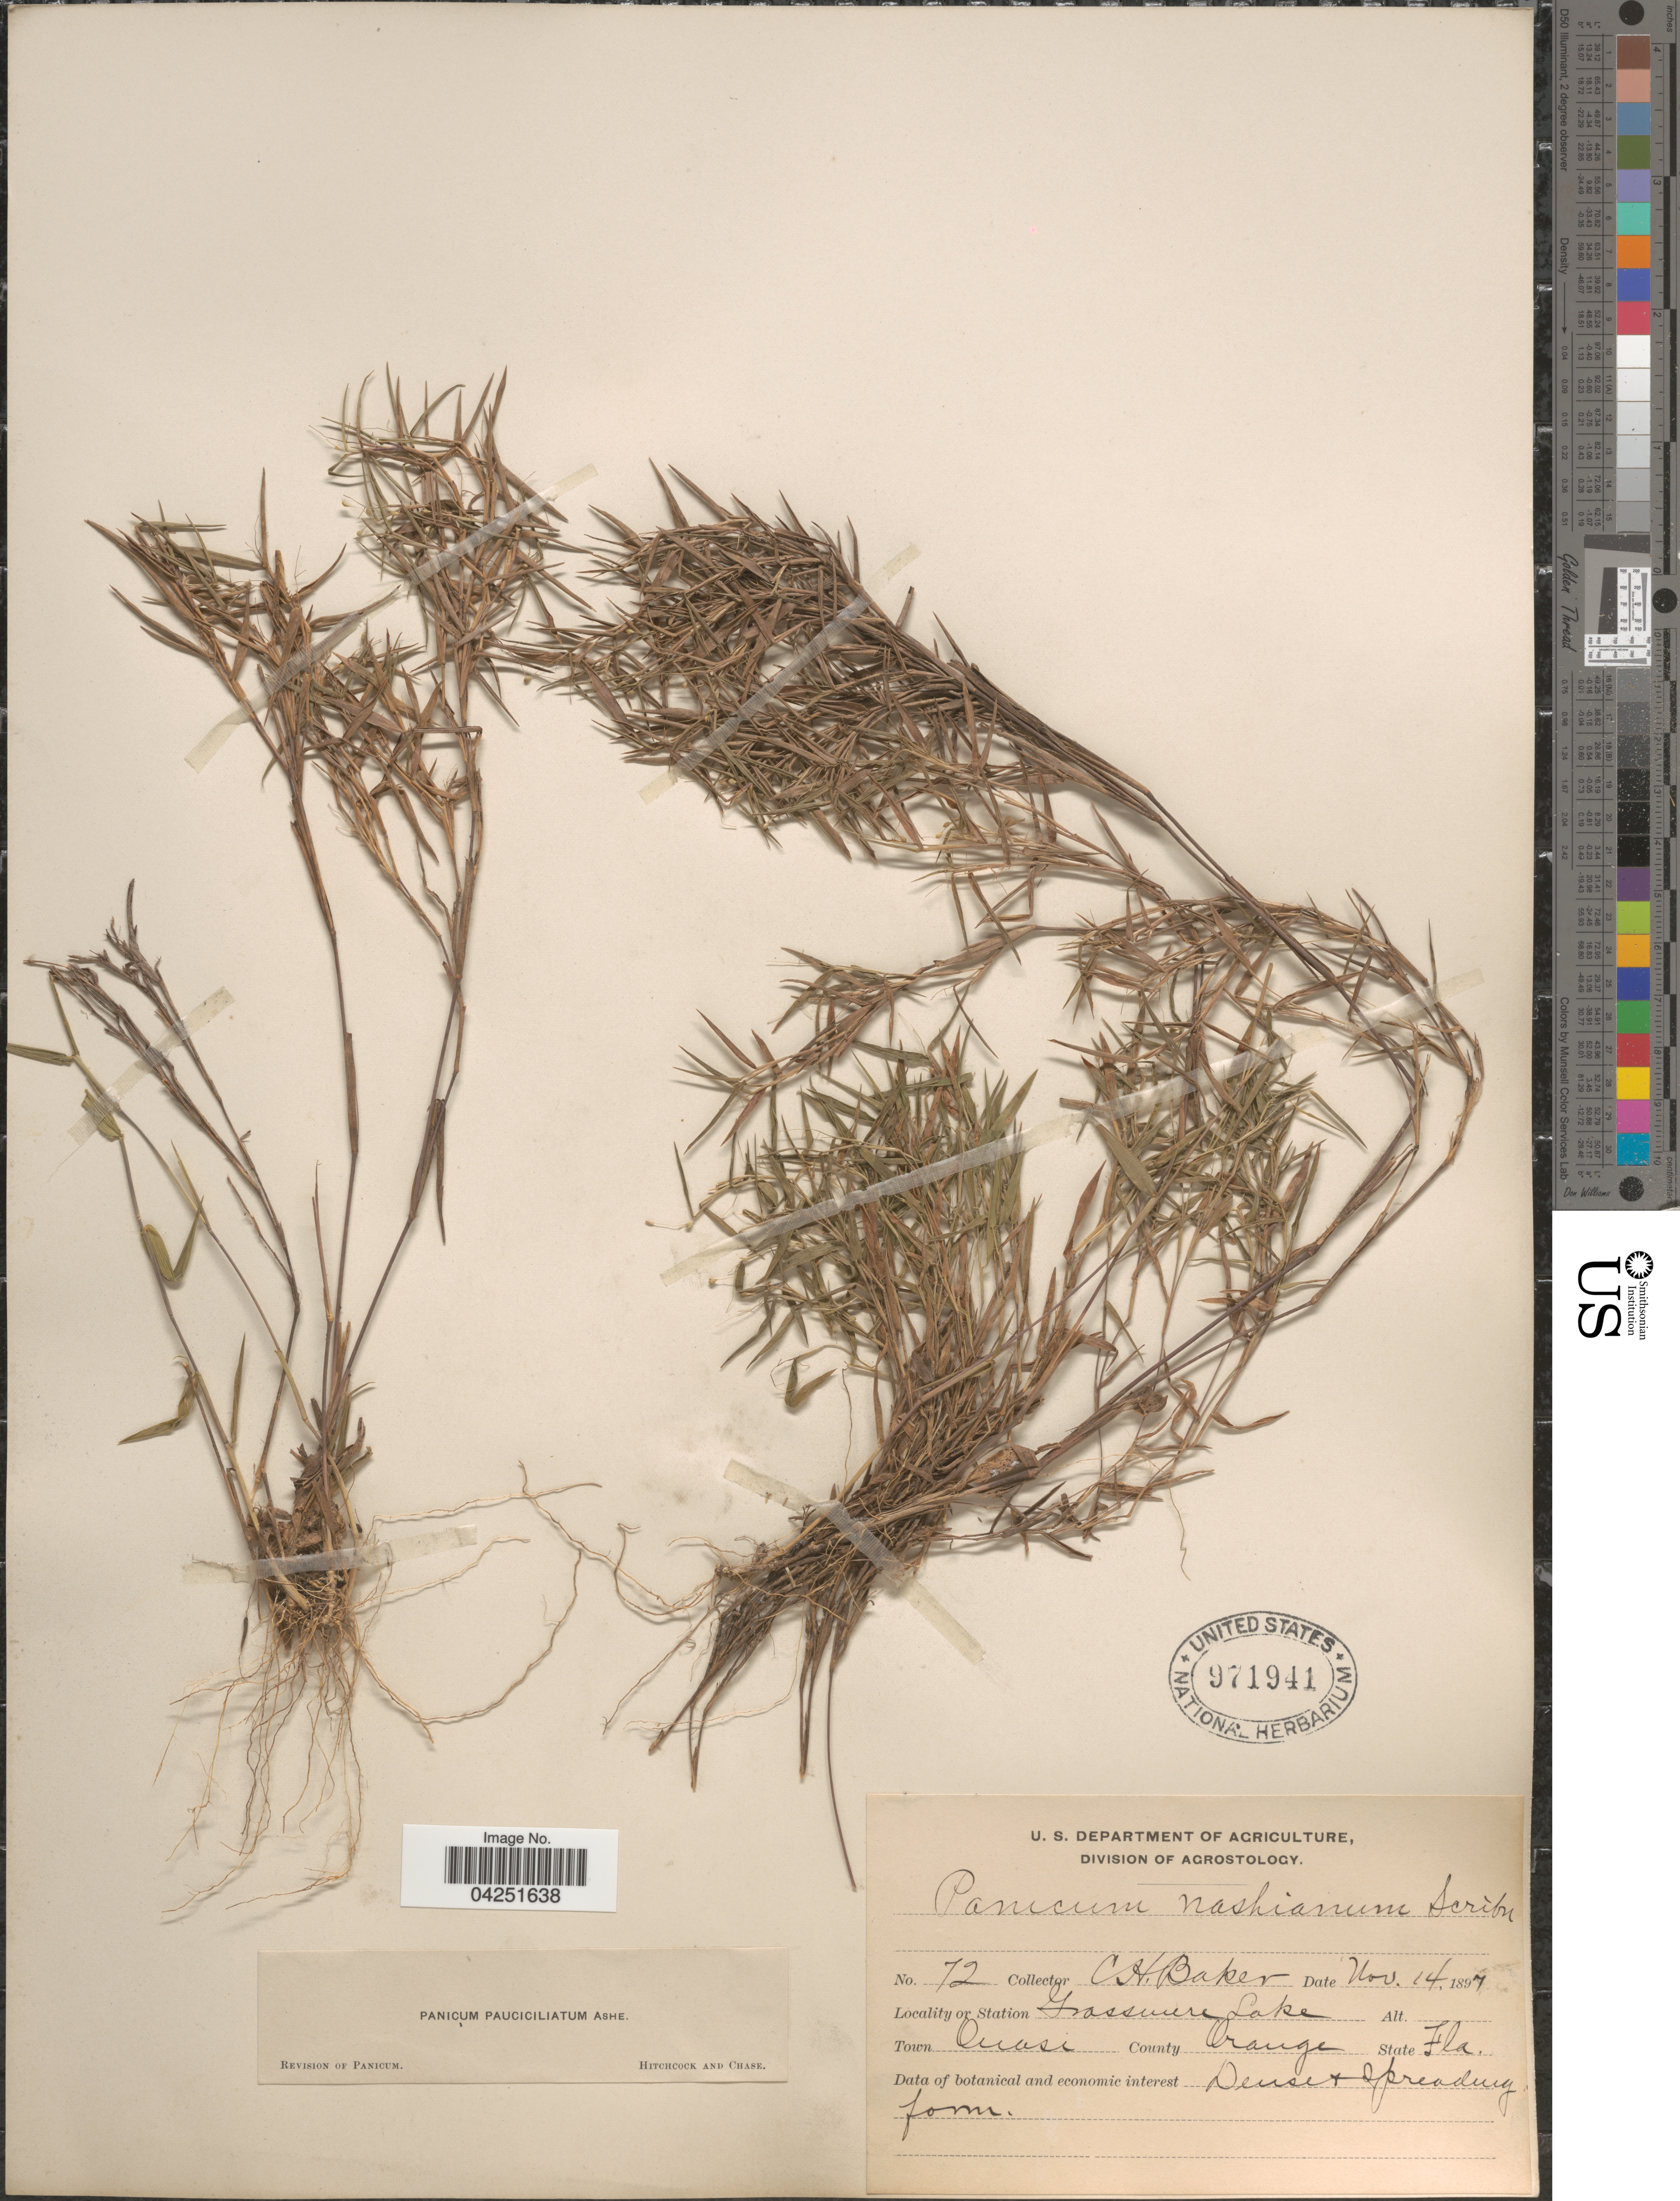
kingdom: Plantae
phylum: Tracheophyta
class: Liliopsida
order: Poales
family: Poaceae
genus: Dichanthelium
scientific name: Dichanthelium acuminatum var. acuminatum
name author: (Sw.) Gould & C.A. Clark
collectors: C. H. Baker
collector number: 72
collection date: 1897-11-14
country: United States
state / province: Florida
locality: Grassmere Lake. Town Ouasi. County Orange.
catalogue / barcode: US 971941